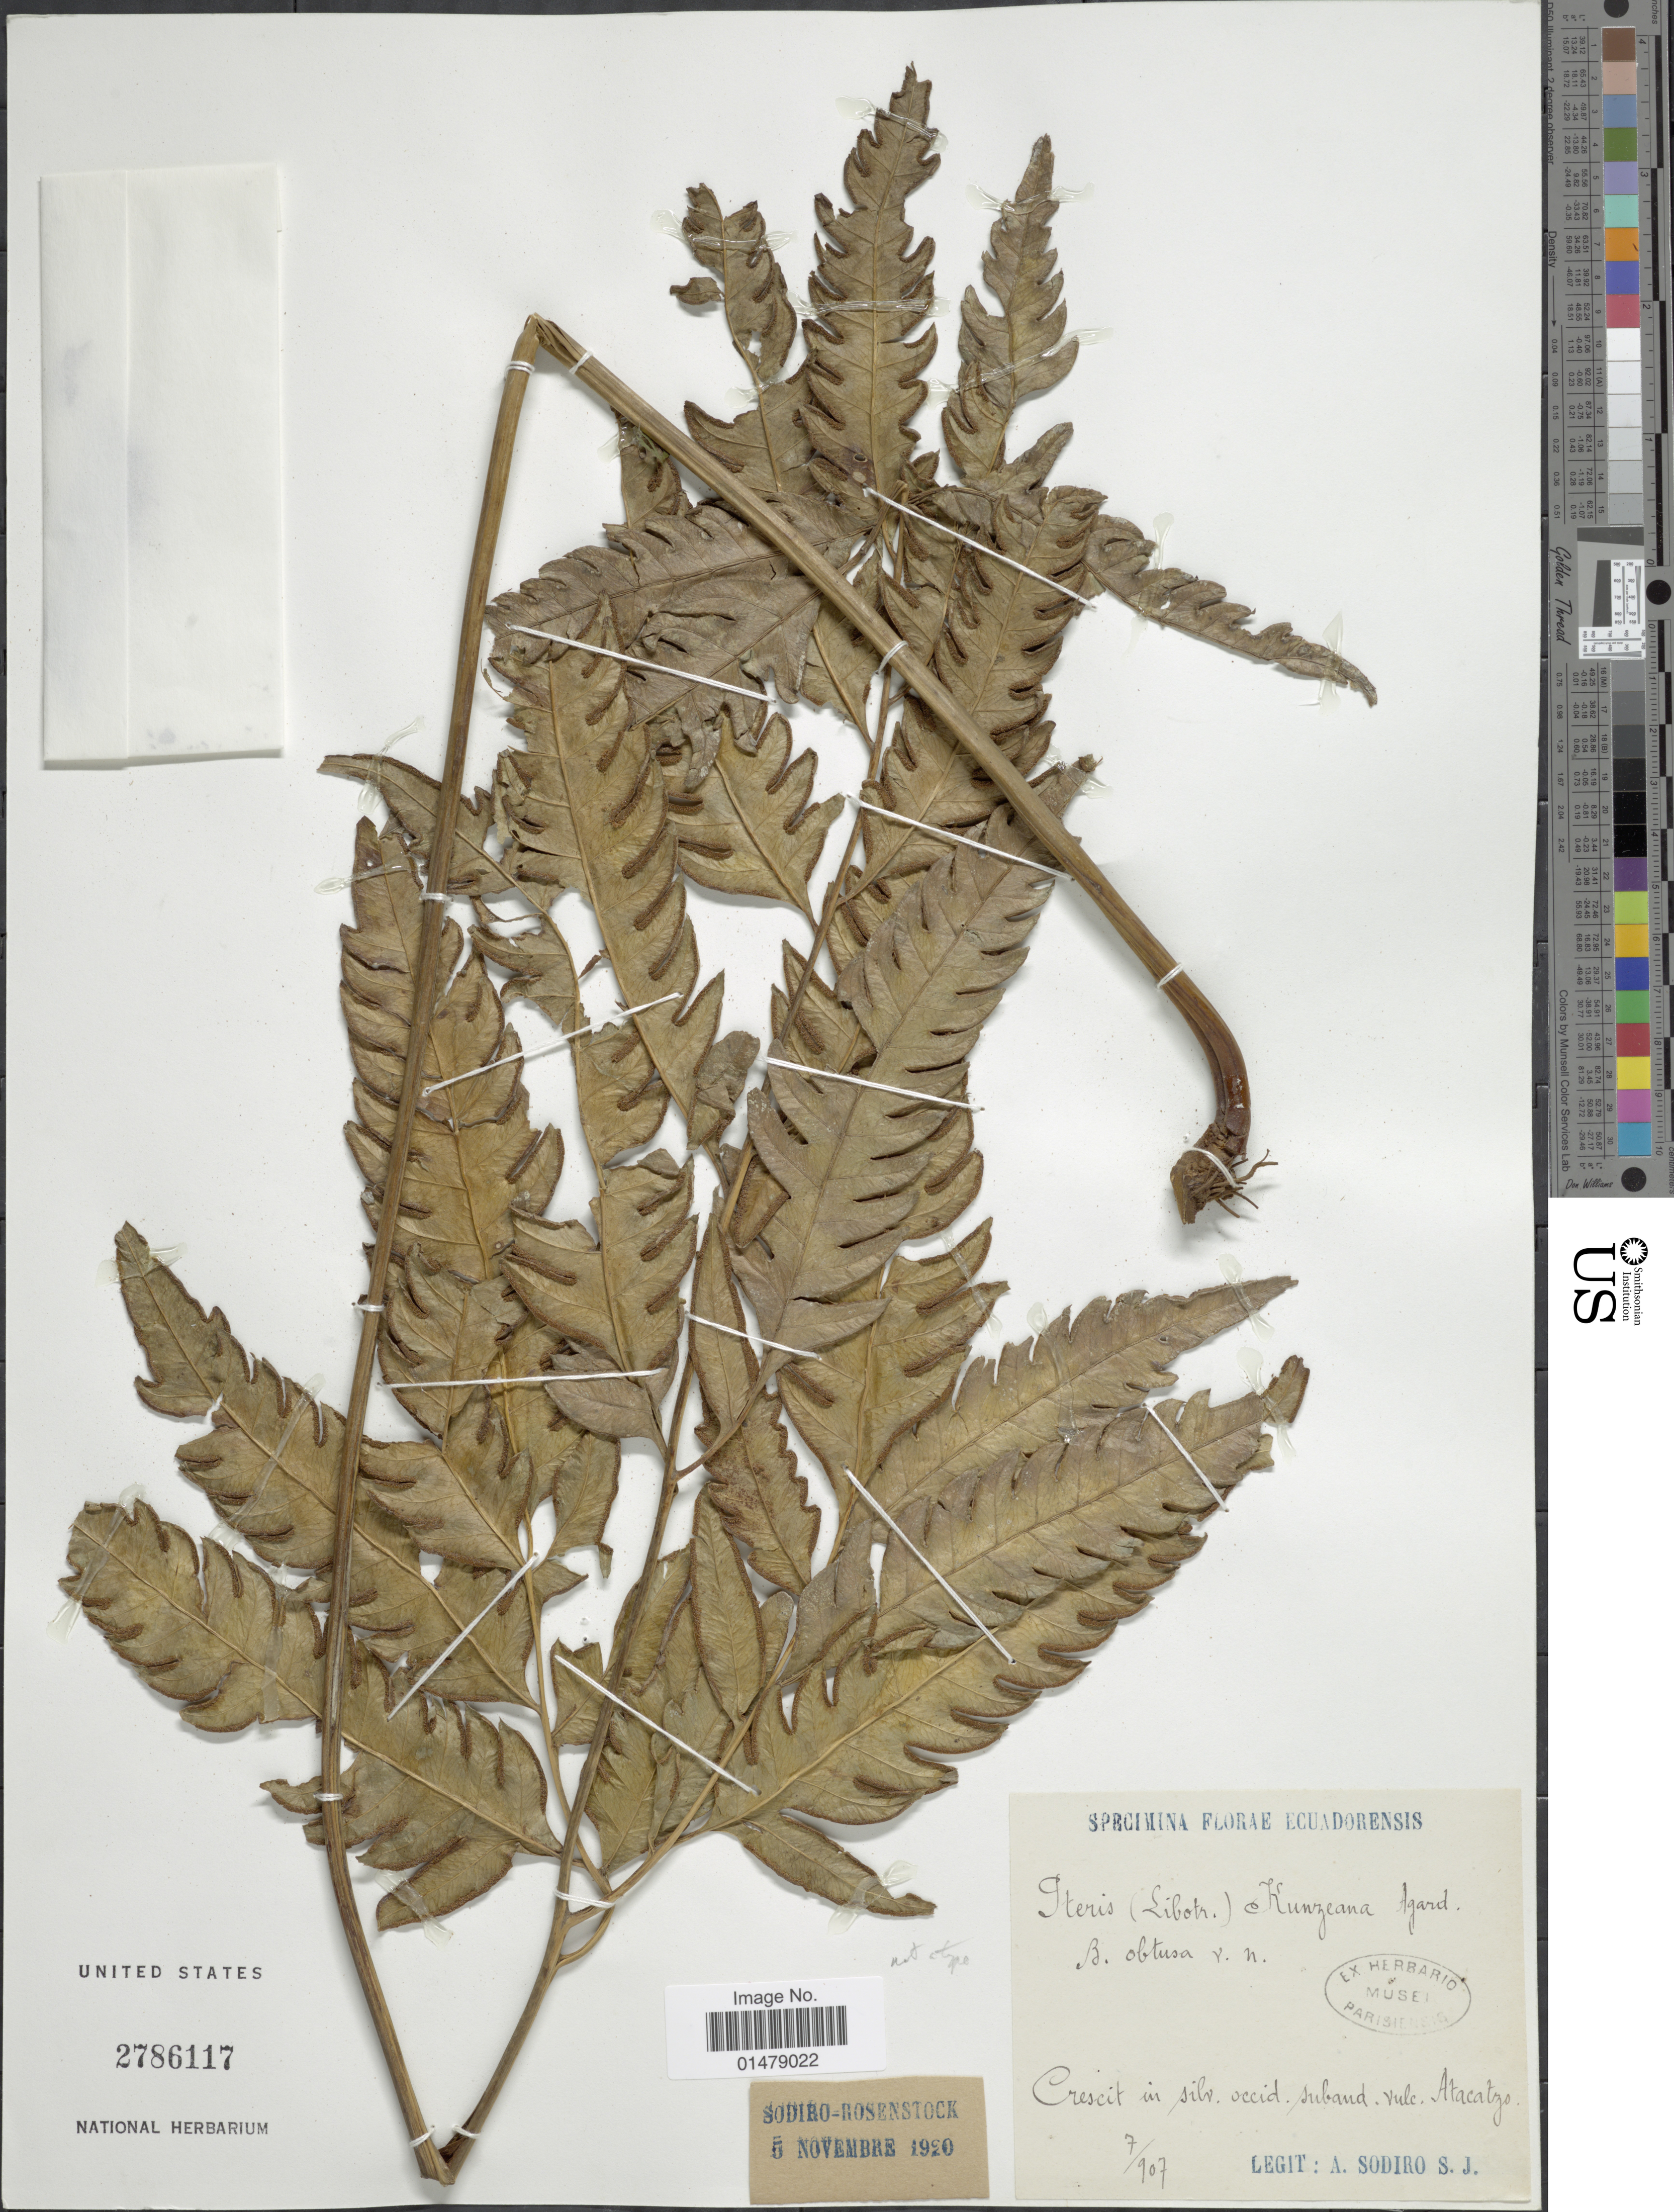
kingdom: Plantae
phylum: Tracheophyta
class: Polypodiopsida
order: Polypodiales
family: Pteridaceae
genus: Pteris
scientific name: Pteris altissima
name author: Poir.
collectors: S. Sodiro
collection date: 1907-07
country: Ecuador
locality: Florae Ecuadorensis. Crescit in silv. occid. suband. vulc. Atacatzo.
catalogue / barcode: US 2786117